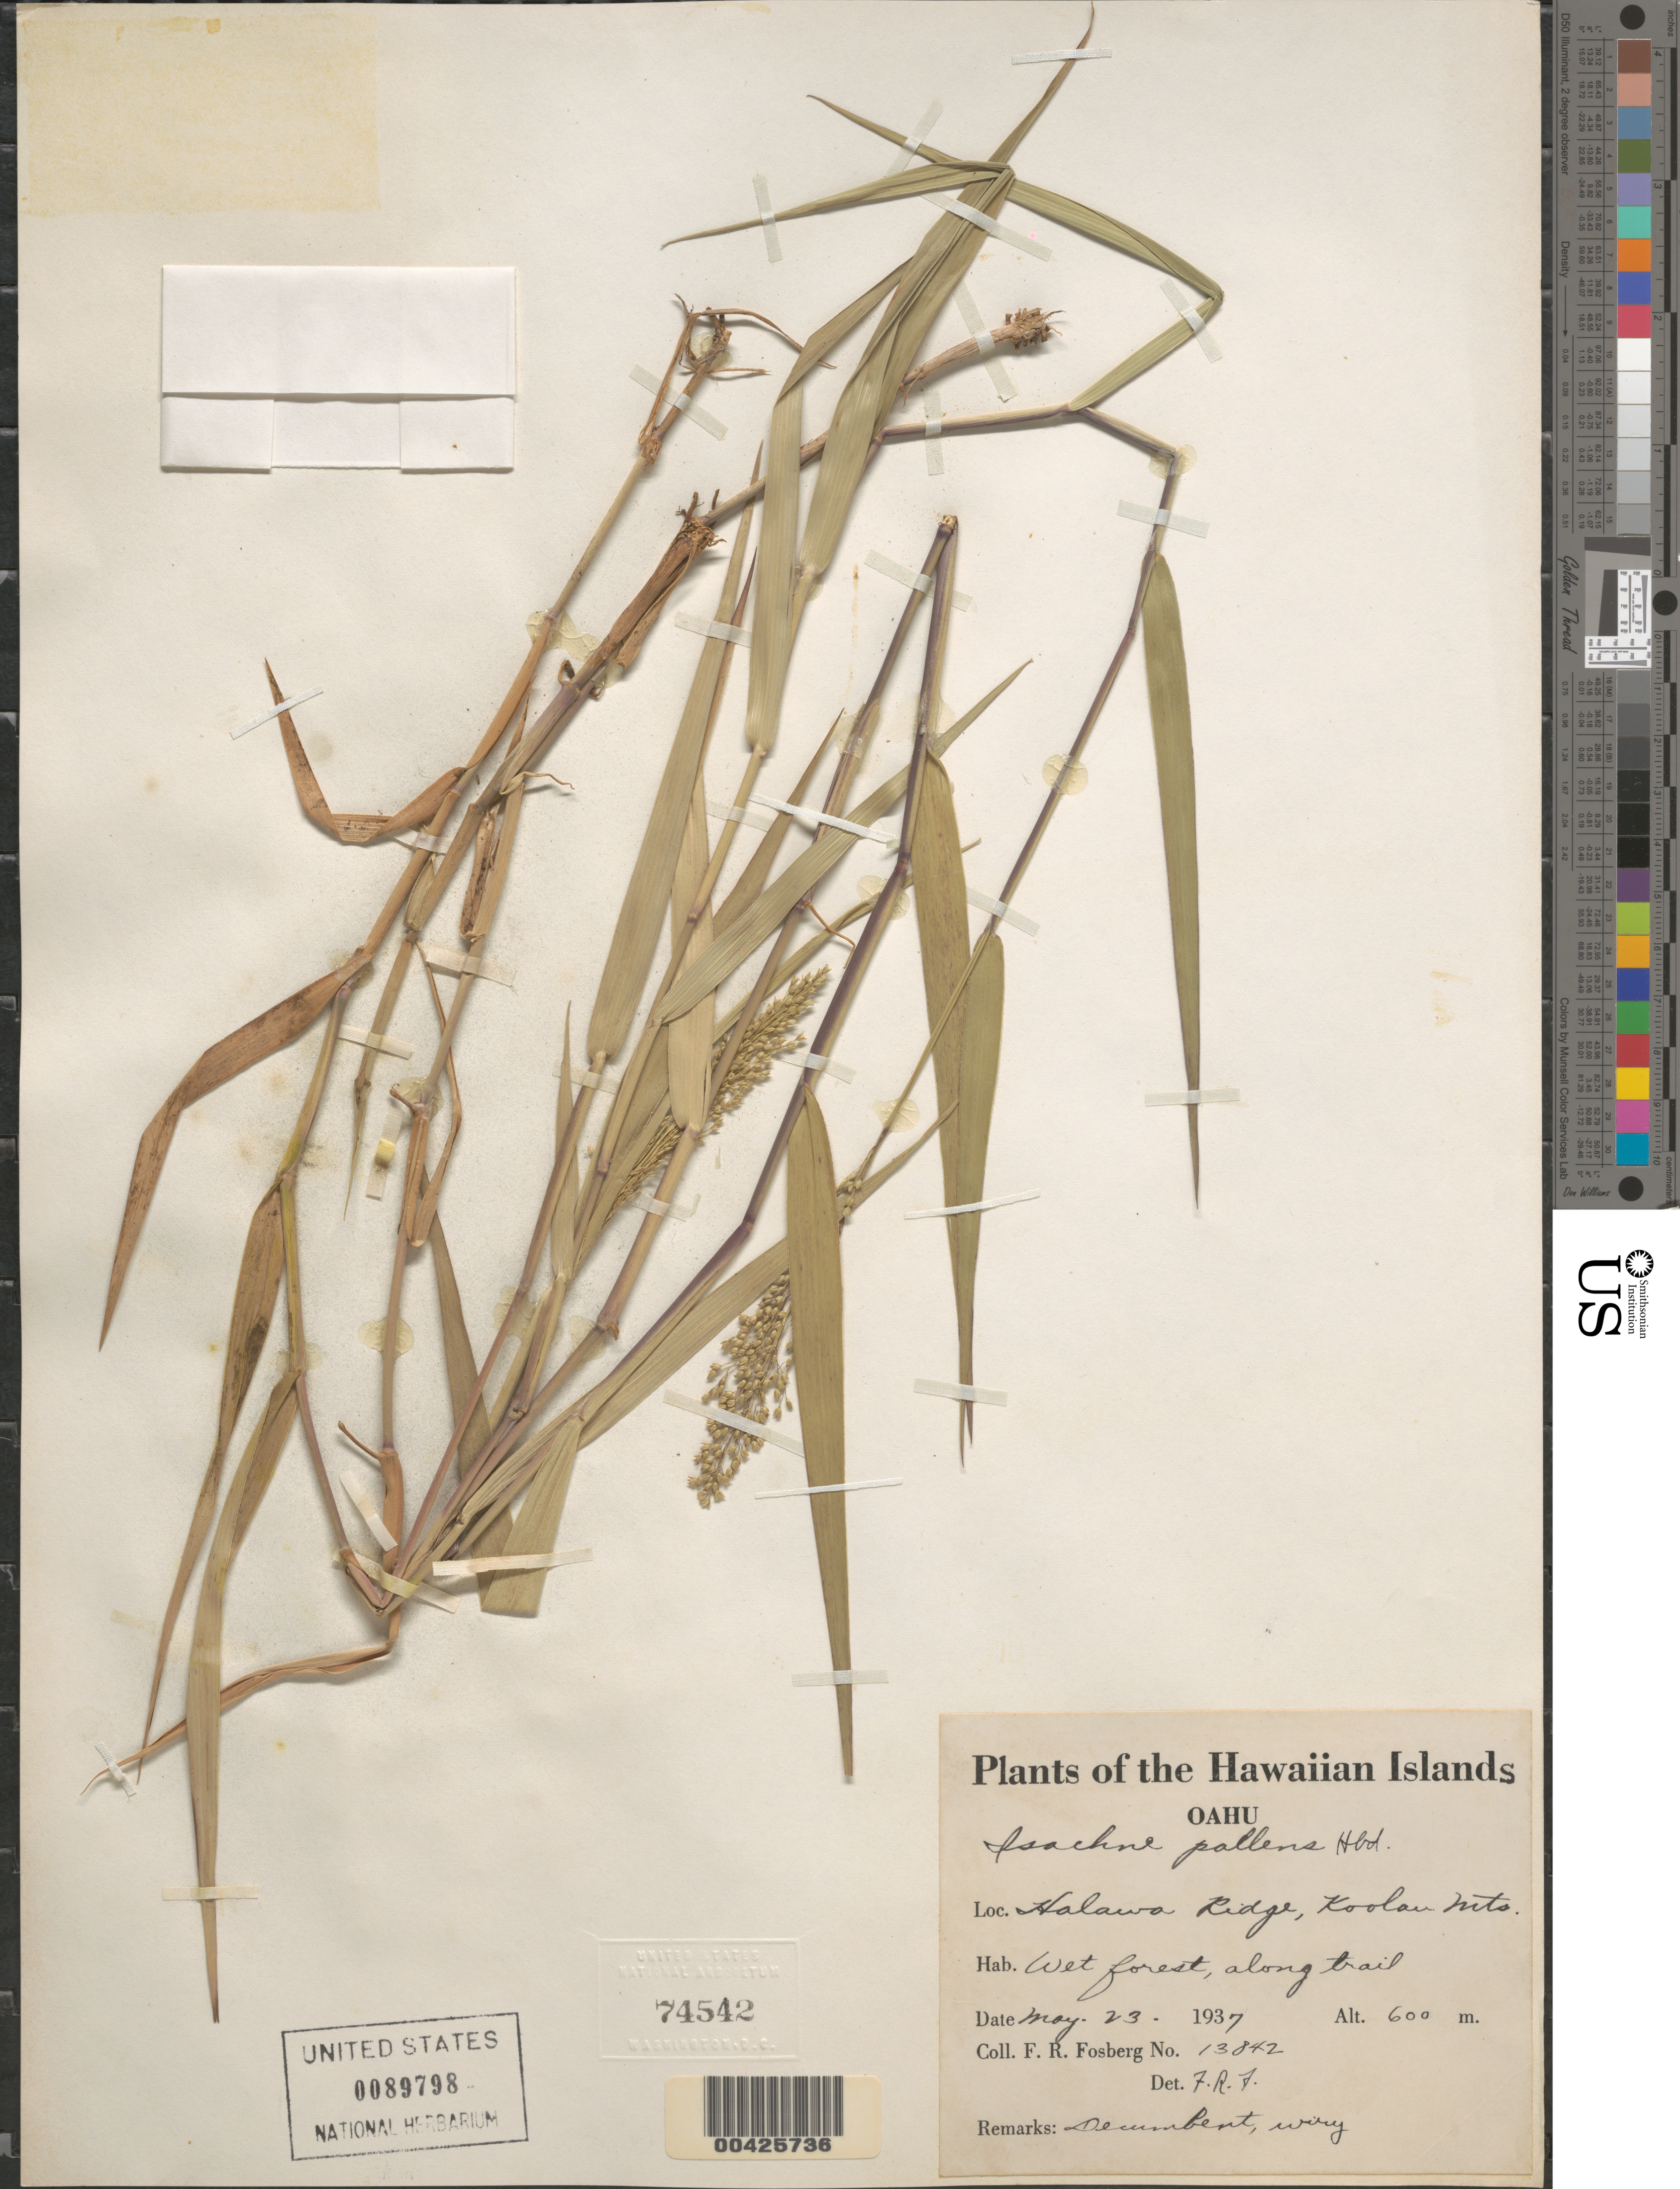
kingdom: Plantae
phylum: Tracheophyta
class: Liliopsida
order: Poales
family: Poaceae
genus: Isachne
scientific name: Isachne pallens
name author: Hillebr.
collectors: F. R. Fosberg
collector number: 13842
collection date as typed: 23 May 1937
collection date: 1937-05-23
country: United States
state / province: Hawaii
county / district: Honolulu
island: Oahu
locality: Halawa Ridge, Koolau Mts.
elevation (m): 600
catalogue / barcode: US 74542